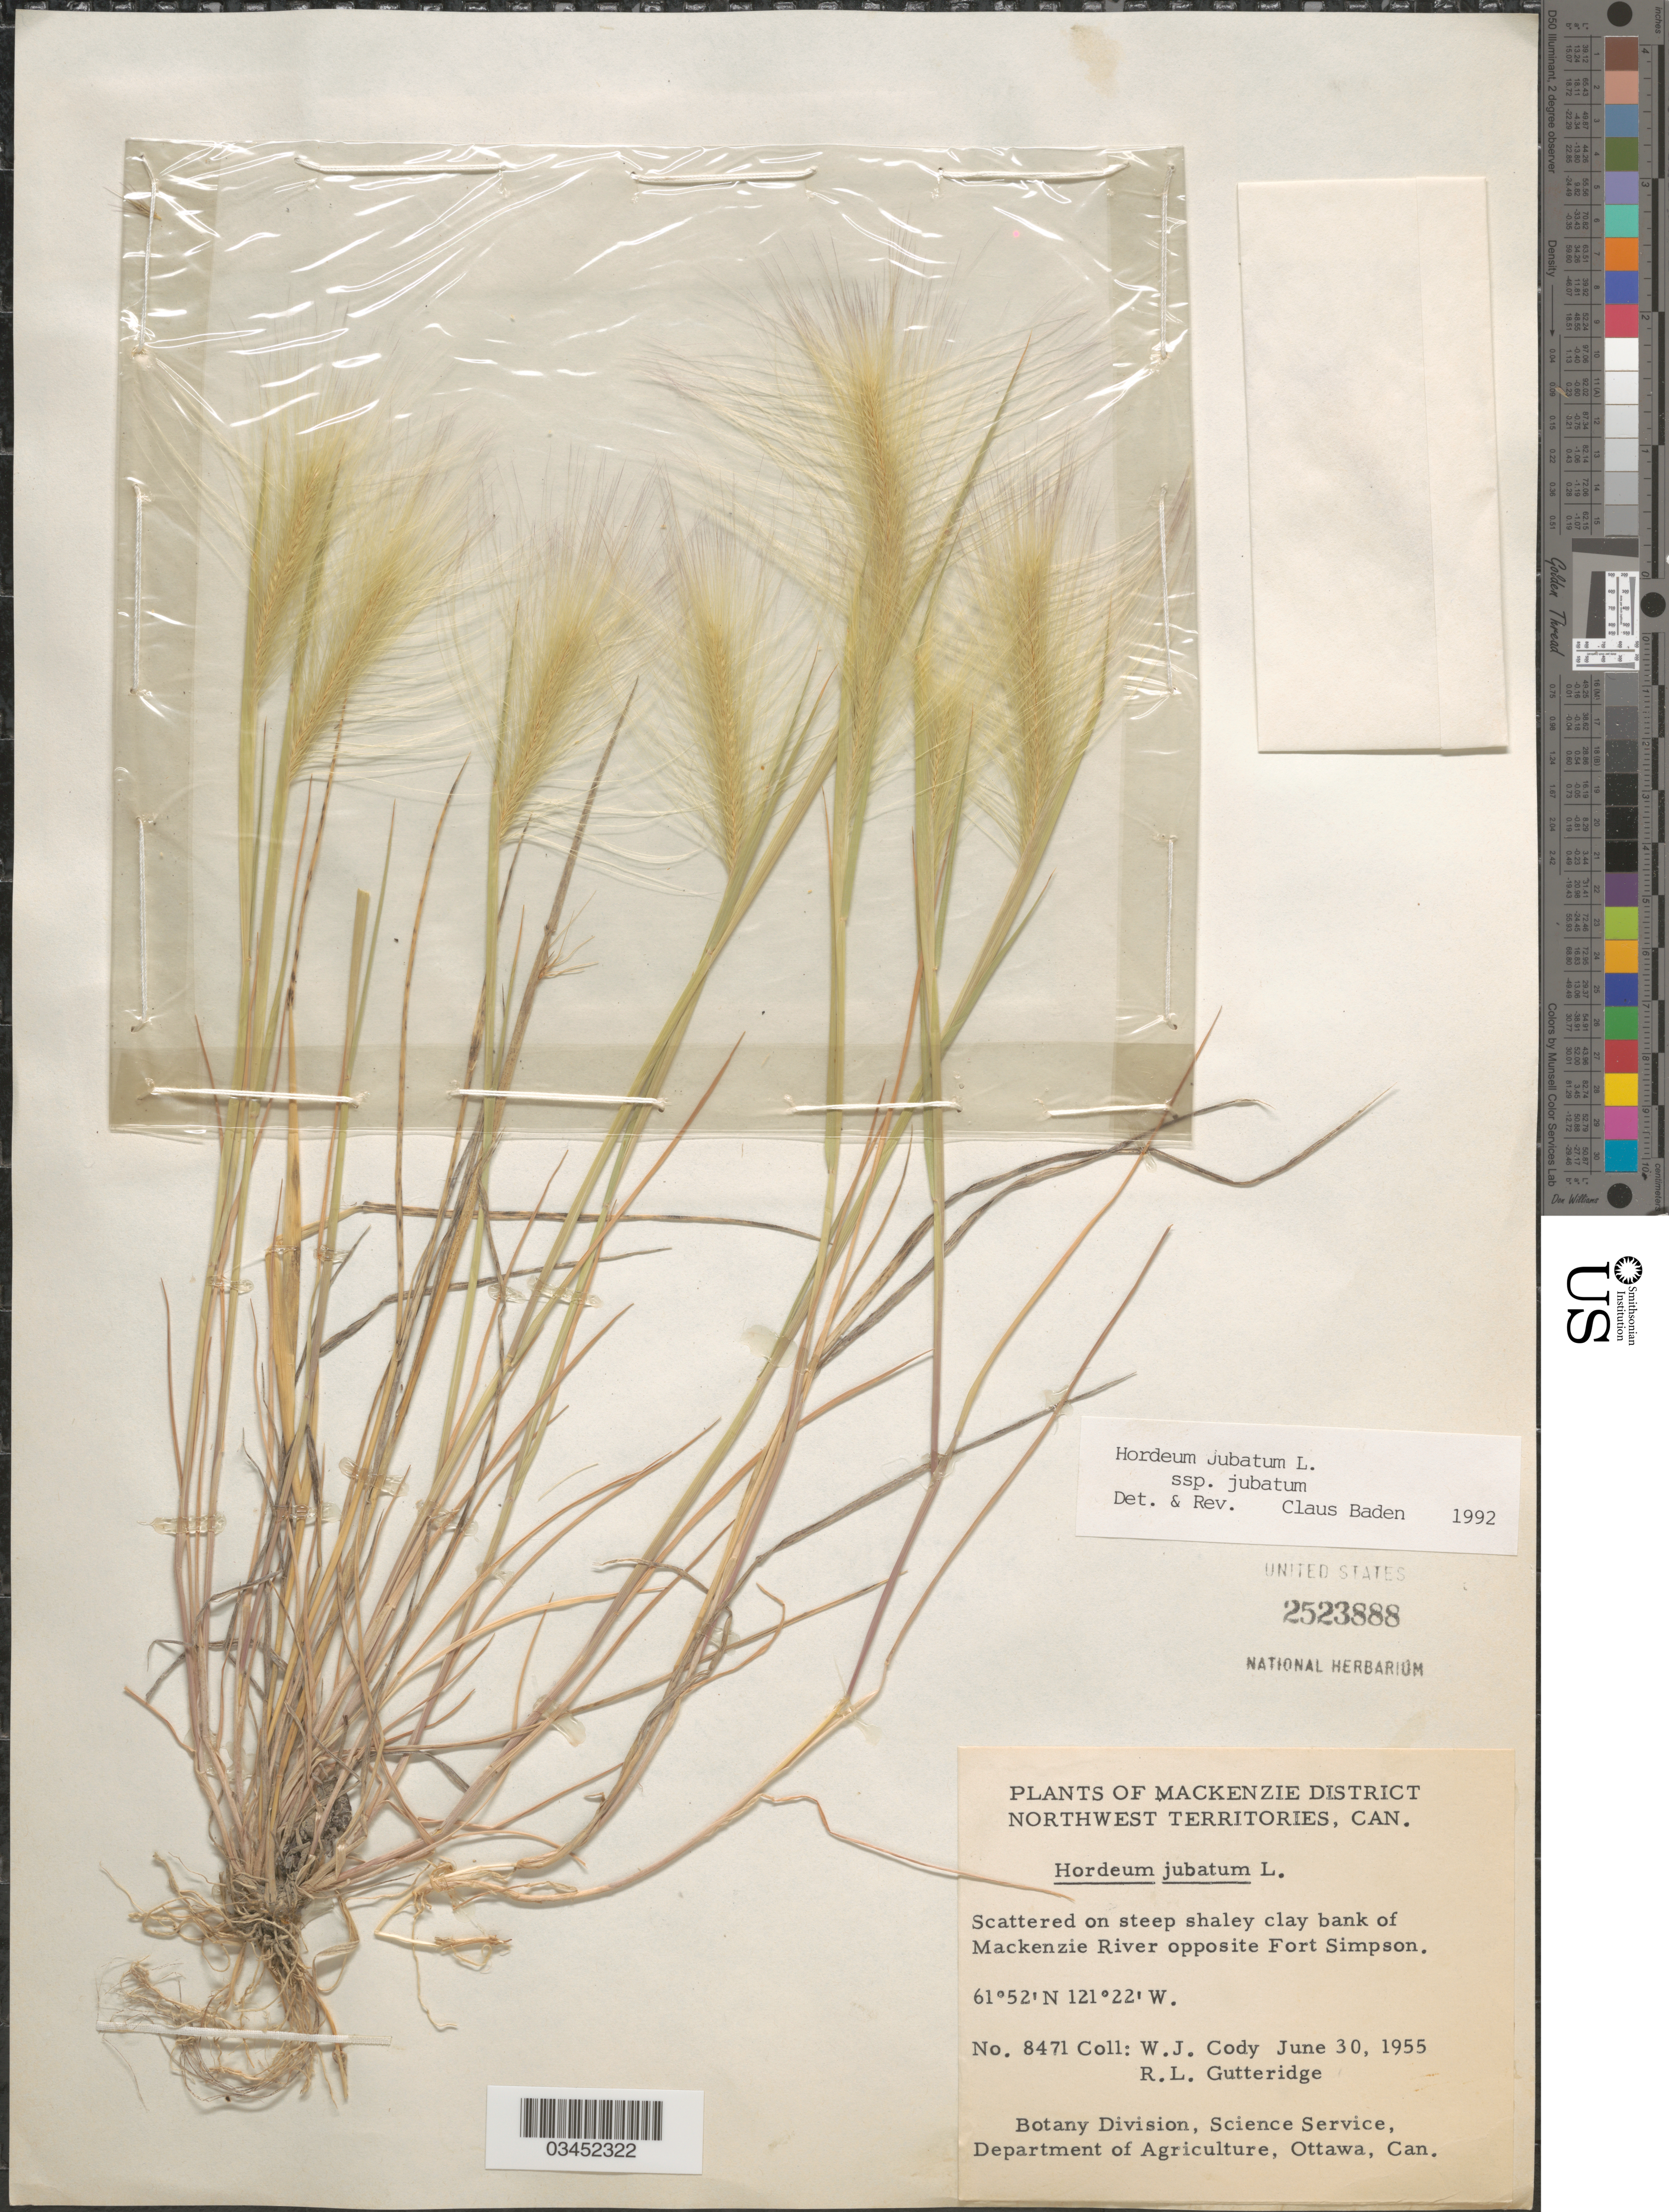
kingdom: Plantae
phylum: Tracheophyta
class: Liliopsida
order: Poales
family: Poaceae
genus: Hordeum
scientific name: Hordeum jubatum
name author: L.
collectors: W. Cody & R. Gutteridge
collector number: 8471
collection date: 1955-06-30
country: Canada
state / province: Northwest Territories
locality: MacKenzie District. Scattered on steep shaley clay bank of Mackenzie River opposite Fort Simpson.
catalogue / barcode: US 2523888